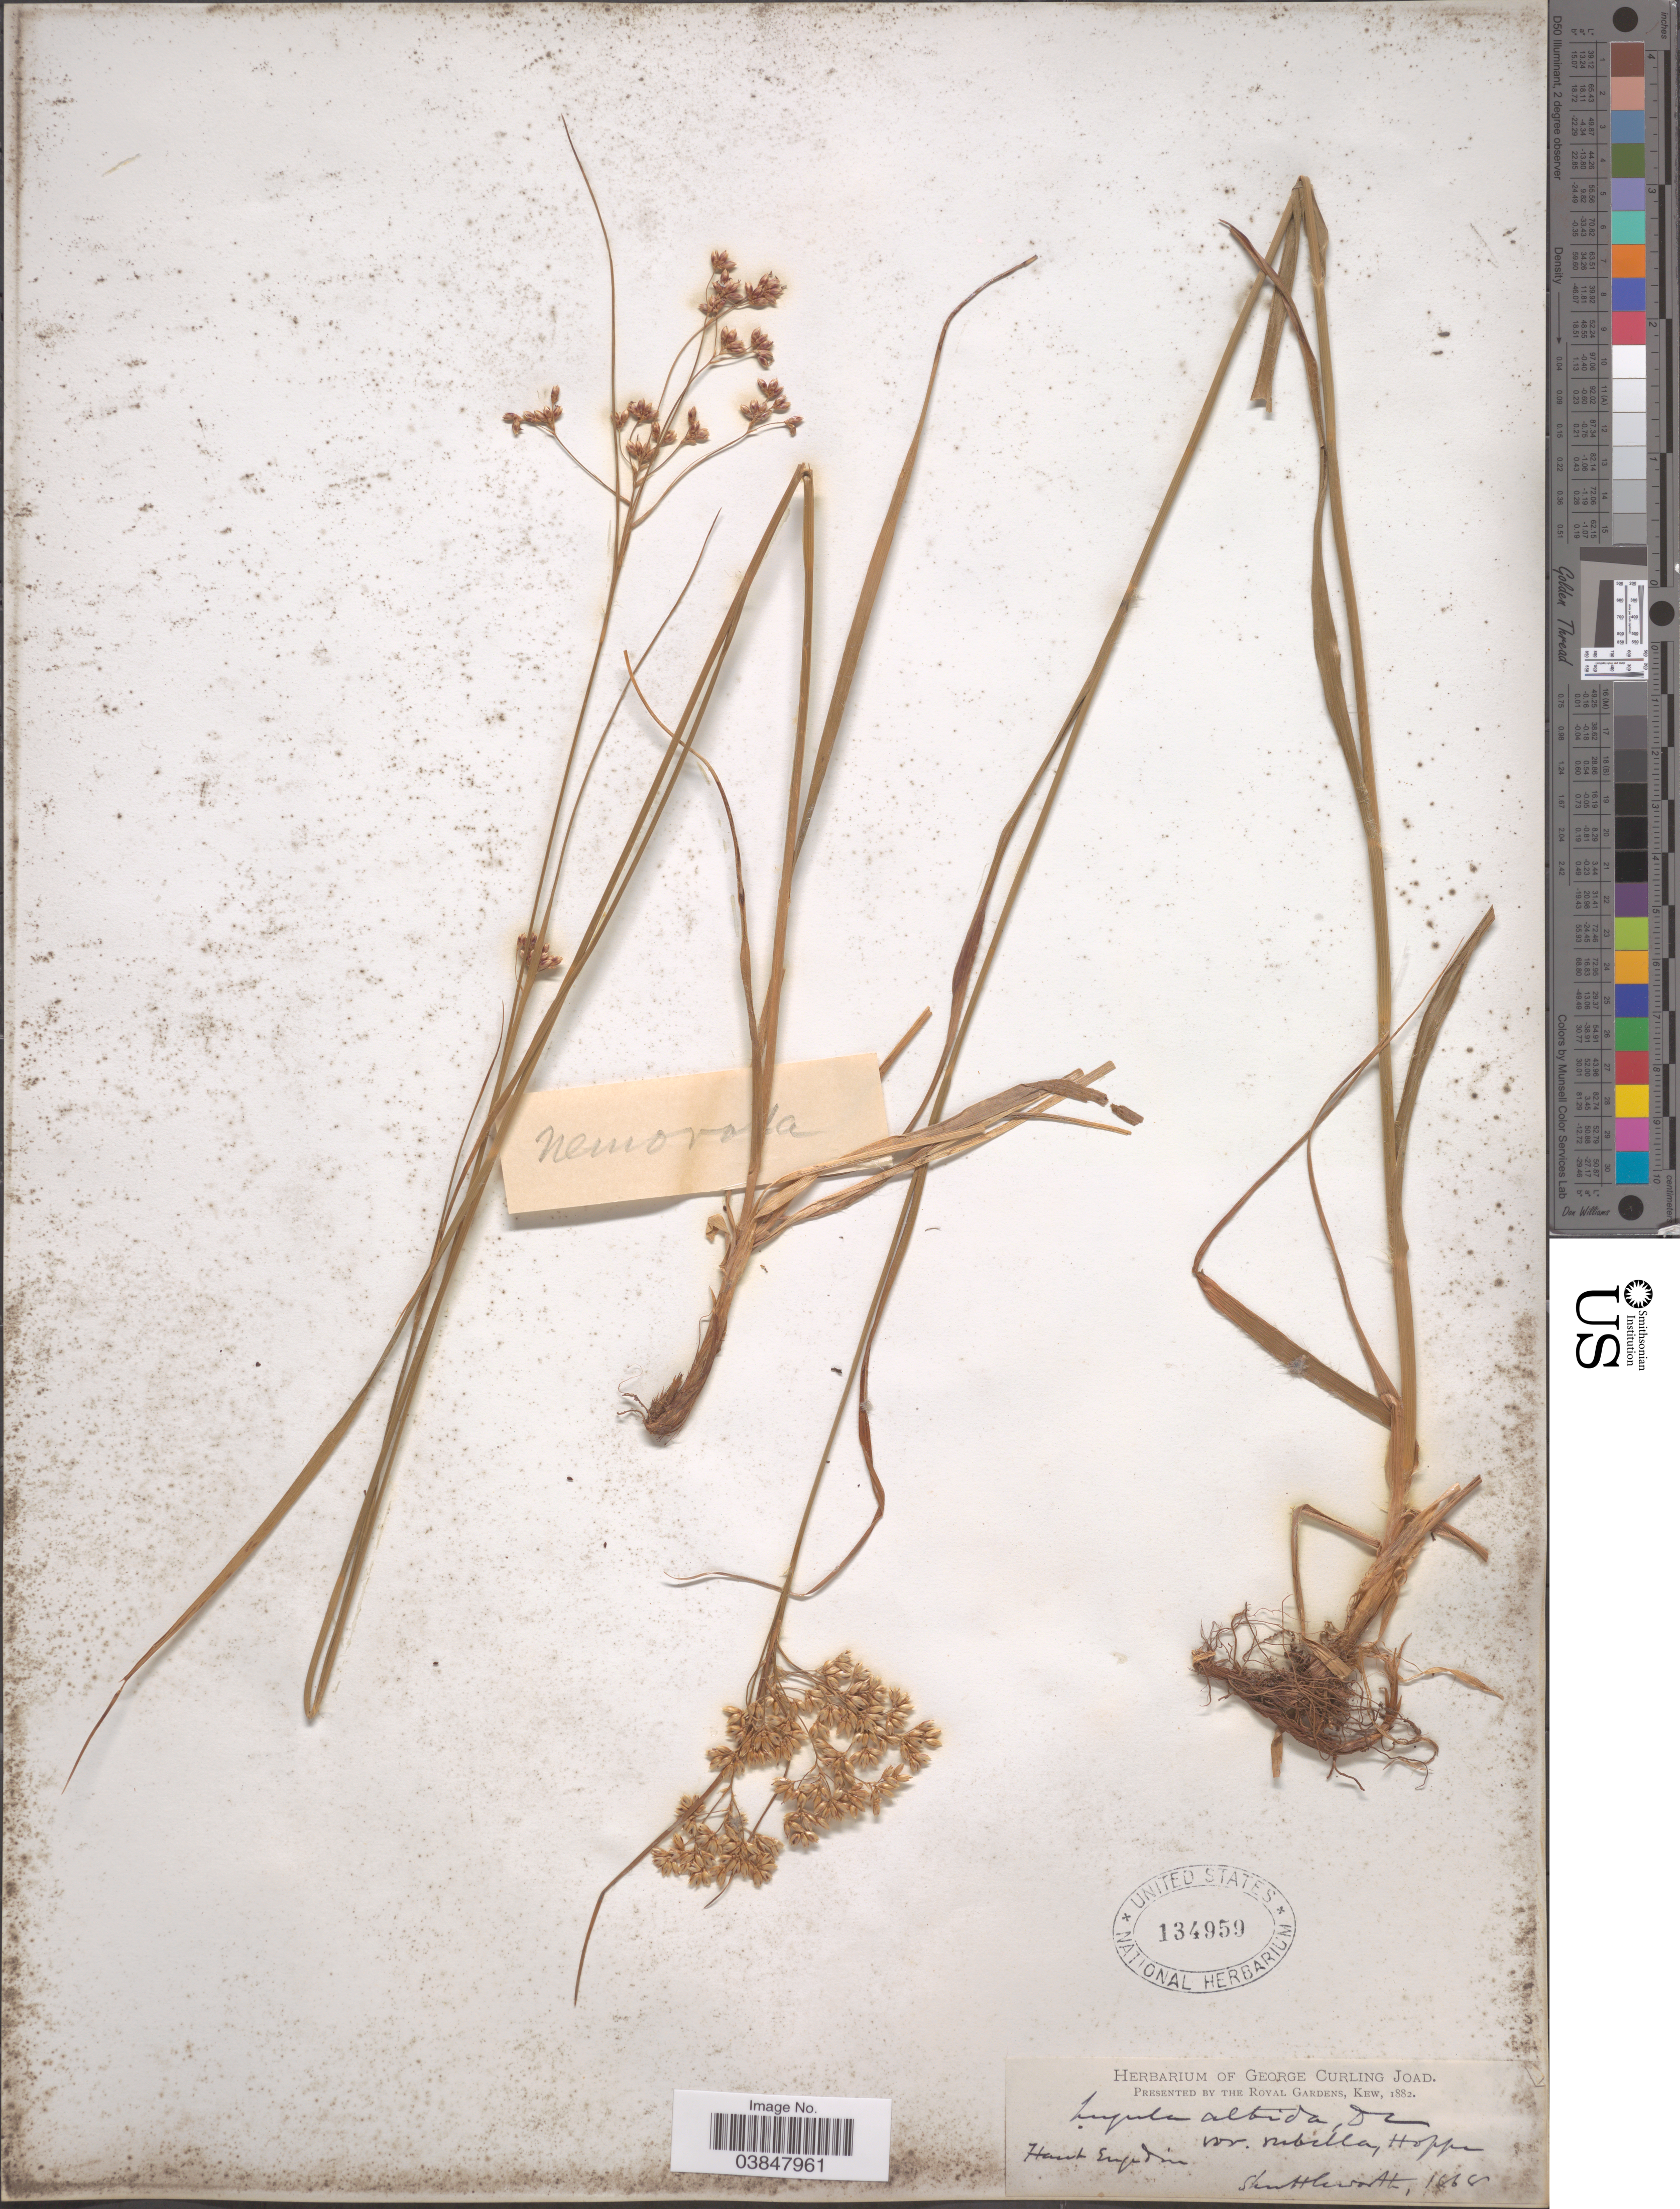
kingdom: Plantae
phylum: Tracheophyta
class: Liliopsida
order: Poales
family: Juncaceae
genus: Luzula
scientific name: Luzula luzuloides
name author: (Lam.) Dandy & Wilmott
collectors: Shuttleworth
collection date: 1868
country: Switzerland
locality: Haut Engadin.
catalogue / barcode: US 134959